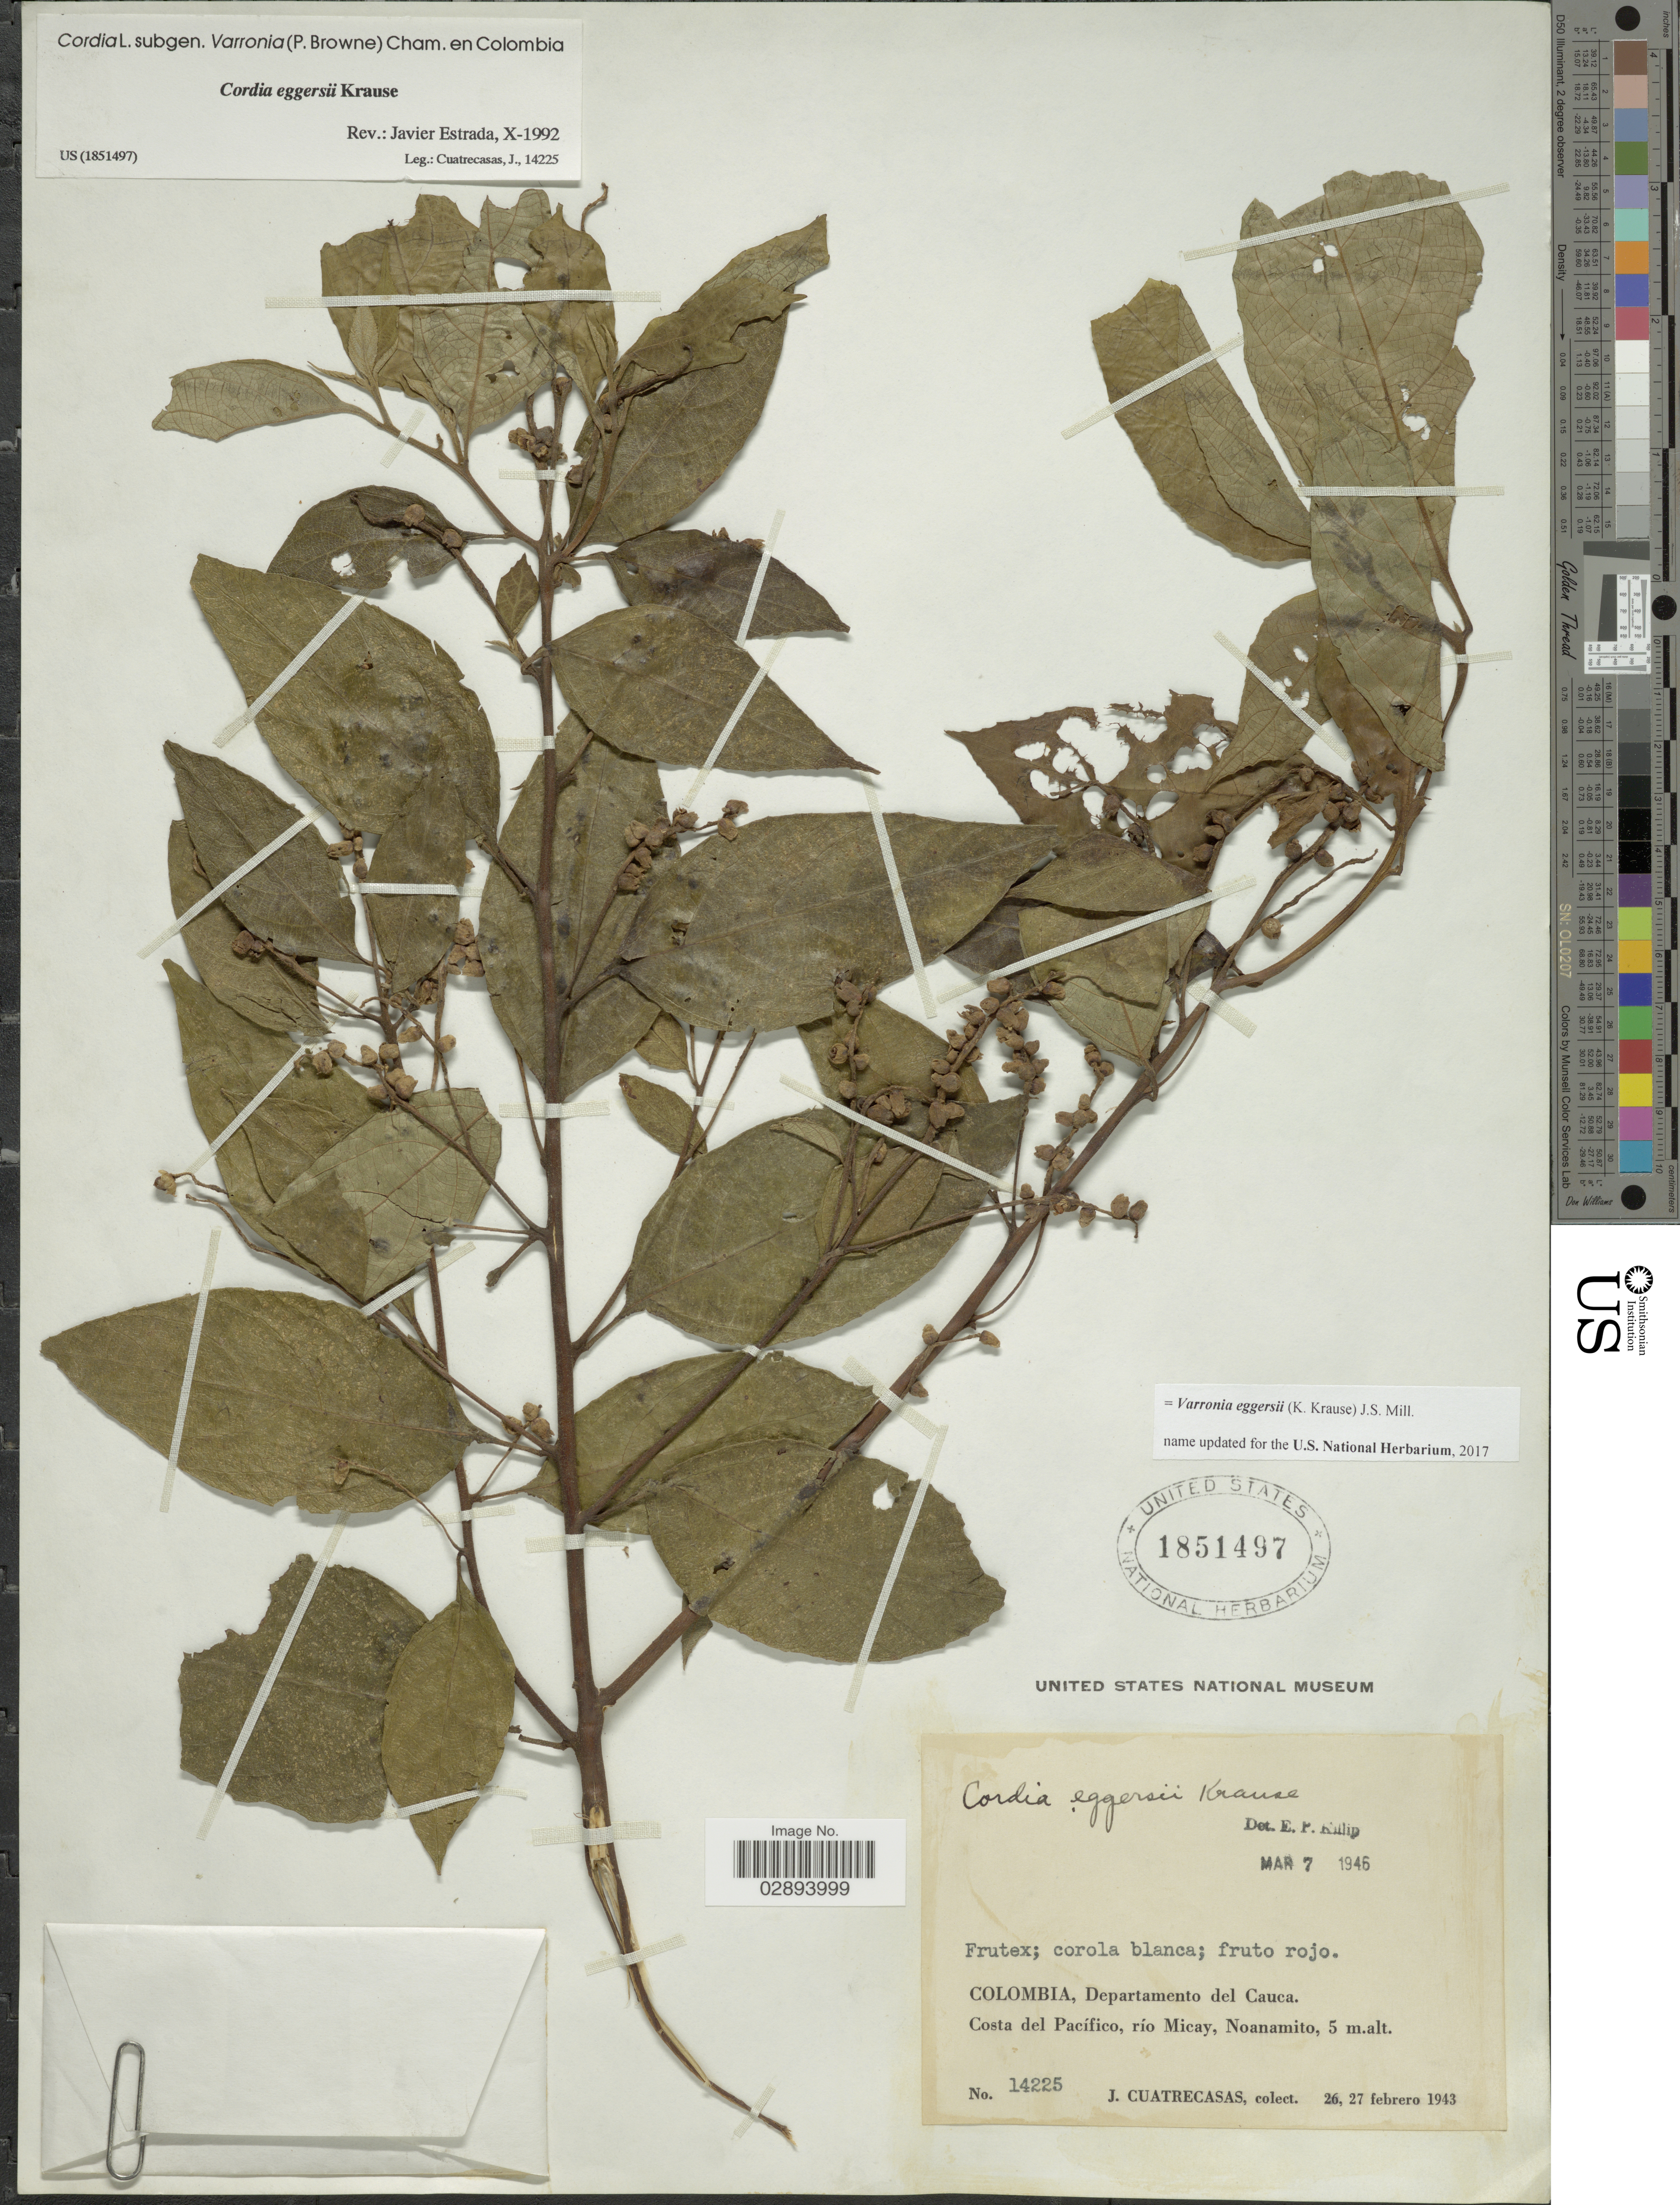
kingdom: Plantae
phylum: Tracheophyta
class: Magnoliopsida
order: Boraginales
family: Cordiaceae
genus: Varronia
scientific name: Varronia eggersii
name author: (K. Krause) J.S. Mill.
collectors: J. Cuatrecasas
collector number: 14225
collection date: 1943-02-26/1943-02-27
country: Colombia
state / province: Cauca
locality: Departamento del Cauca, Costa del Pacífico, río Micay, Noanamito.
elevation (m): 5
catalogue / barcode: US 1851497